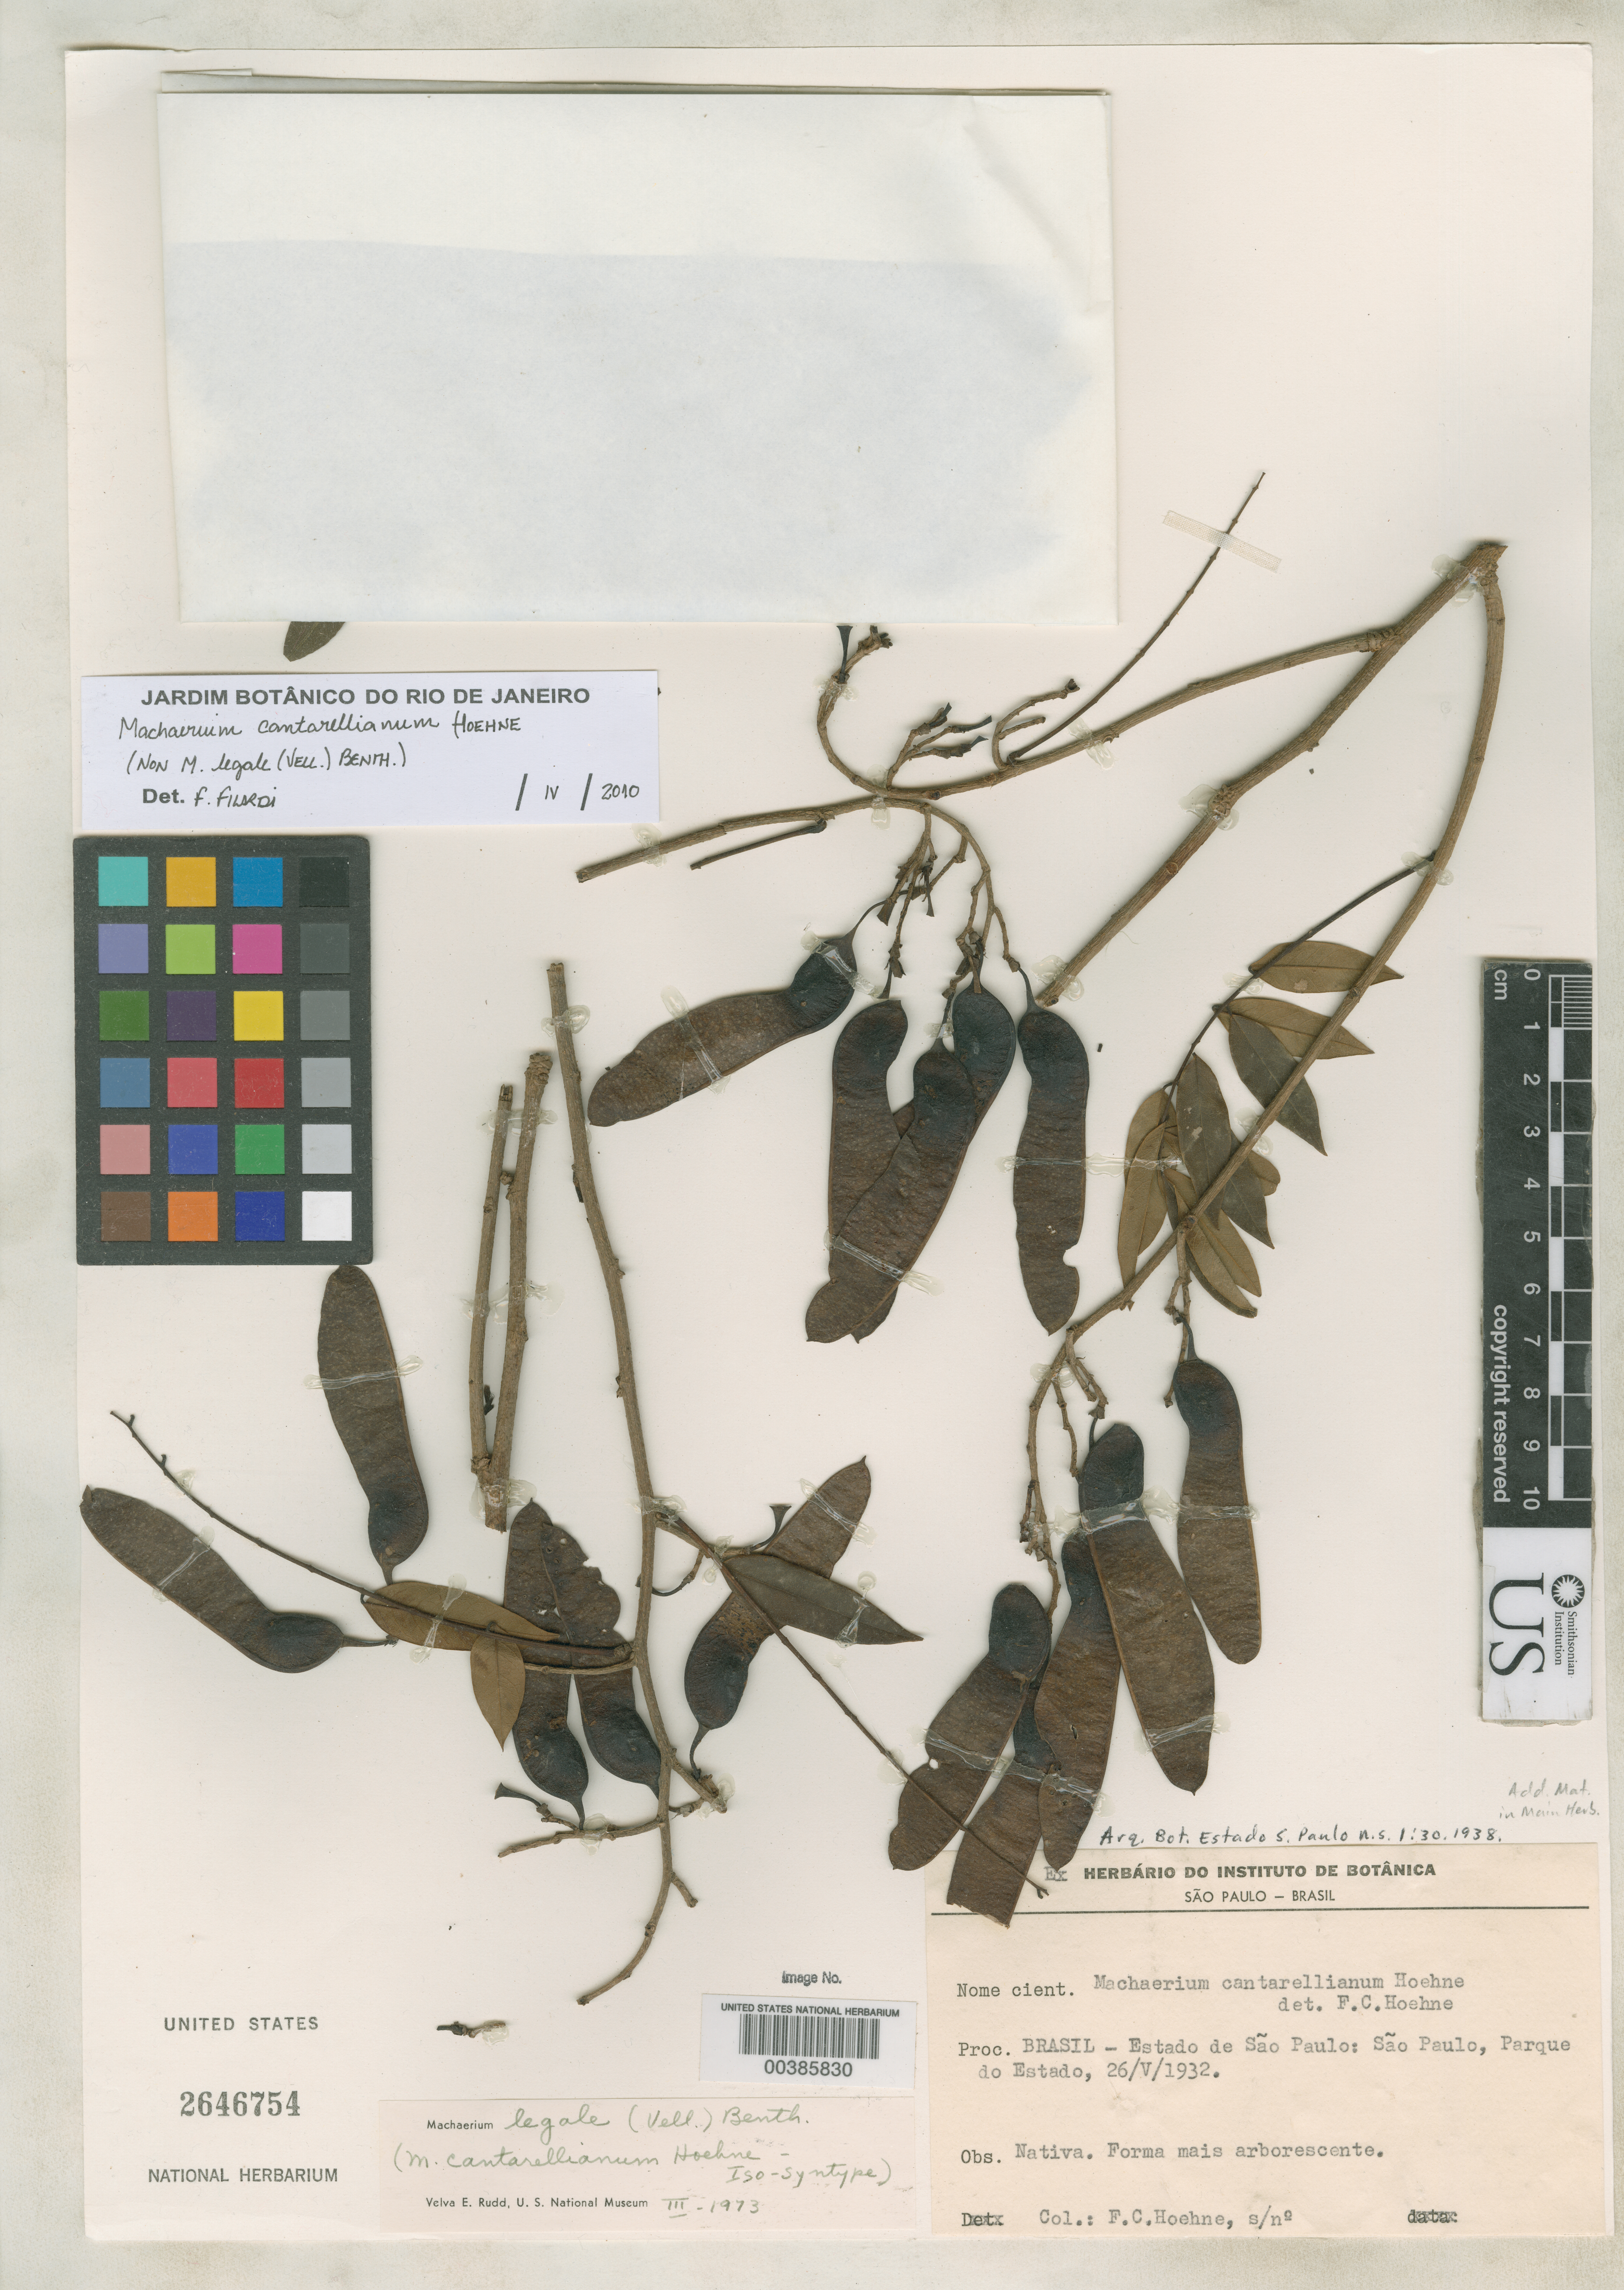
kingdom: Plantae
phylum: Tracheophyta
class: Magnoliopsida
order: Fabales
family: Fabaceae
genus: Machaerium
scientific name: Machaerium cantarellianum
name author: Hoehne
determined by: Ranzato Filardi, F. L., (JBRJ)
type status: Isosyntype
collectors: F. C. Hoehne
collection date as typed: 26 May 1932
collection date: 1932-05-26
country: Brazil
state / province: São Paulo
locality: Estado de São Paulo: São Paulo, Parque do Estado.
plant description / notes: Previously annotated by V.E. Rudd (1973) as Machaerium legala (Vell.) Benth.; Specimen apparently made from cultivated plant(?).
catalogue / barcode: US 2646754